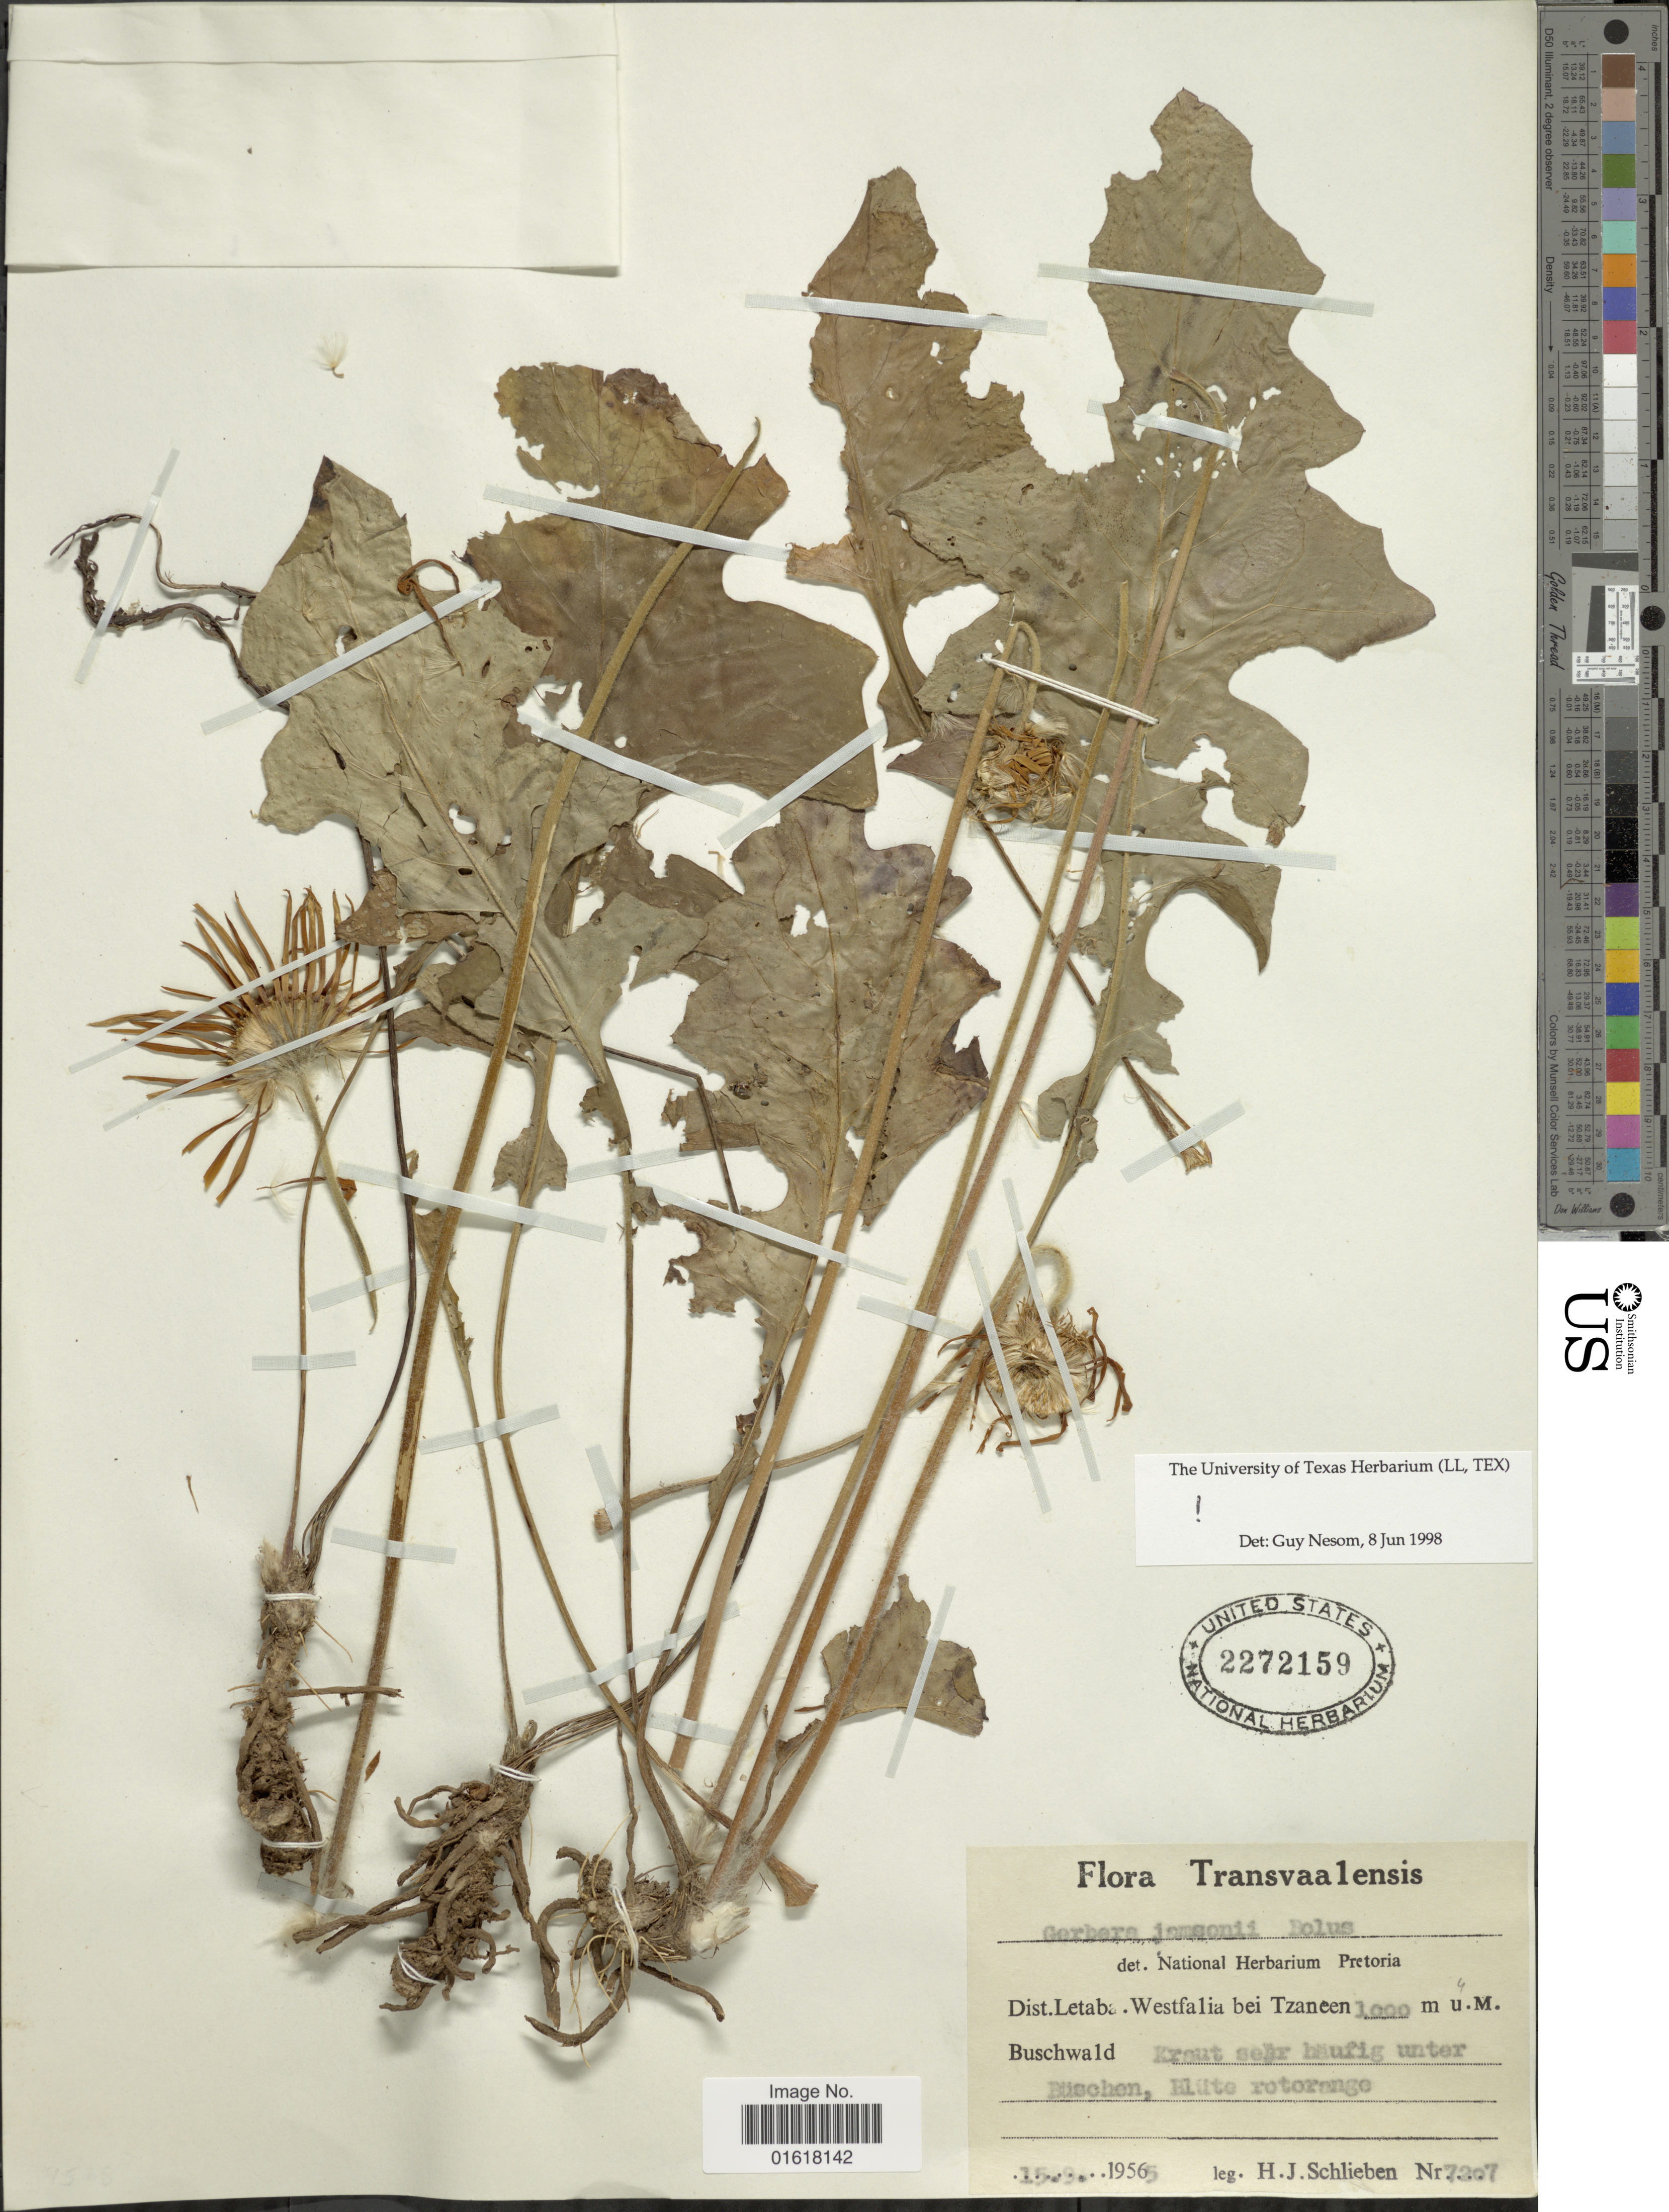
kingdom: Plantae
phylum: Tracheophyta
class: Magnoliopsida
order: Asterales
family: Asteraceae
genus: Gerbera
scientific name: Gerbera jamesonii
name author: Bolus ex Hook. f.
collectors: H. J. Schlieben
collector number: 72o7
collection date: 1955-09-15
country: South Africa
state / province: Limpopo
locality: Transvaalensis. Dist. Letaba. Westfalia bei Tzaneen. Buschwald. Kraut sehr häufig unter Büschen, Blüte rotorange.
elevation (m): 1000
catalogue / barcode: US 2272159